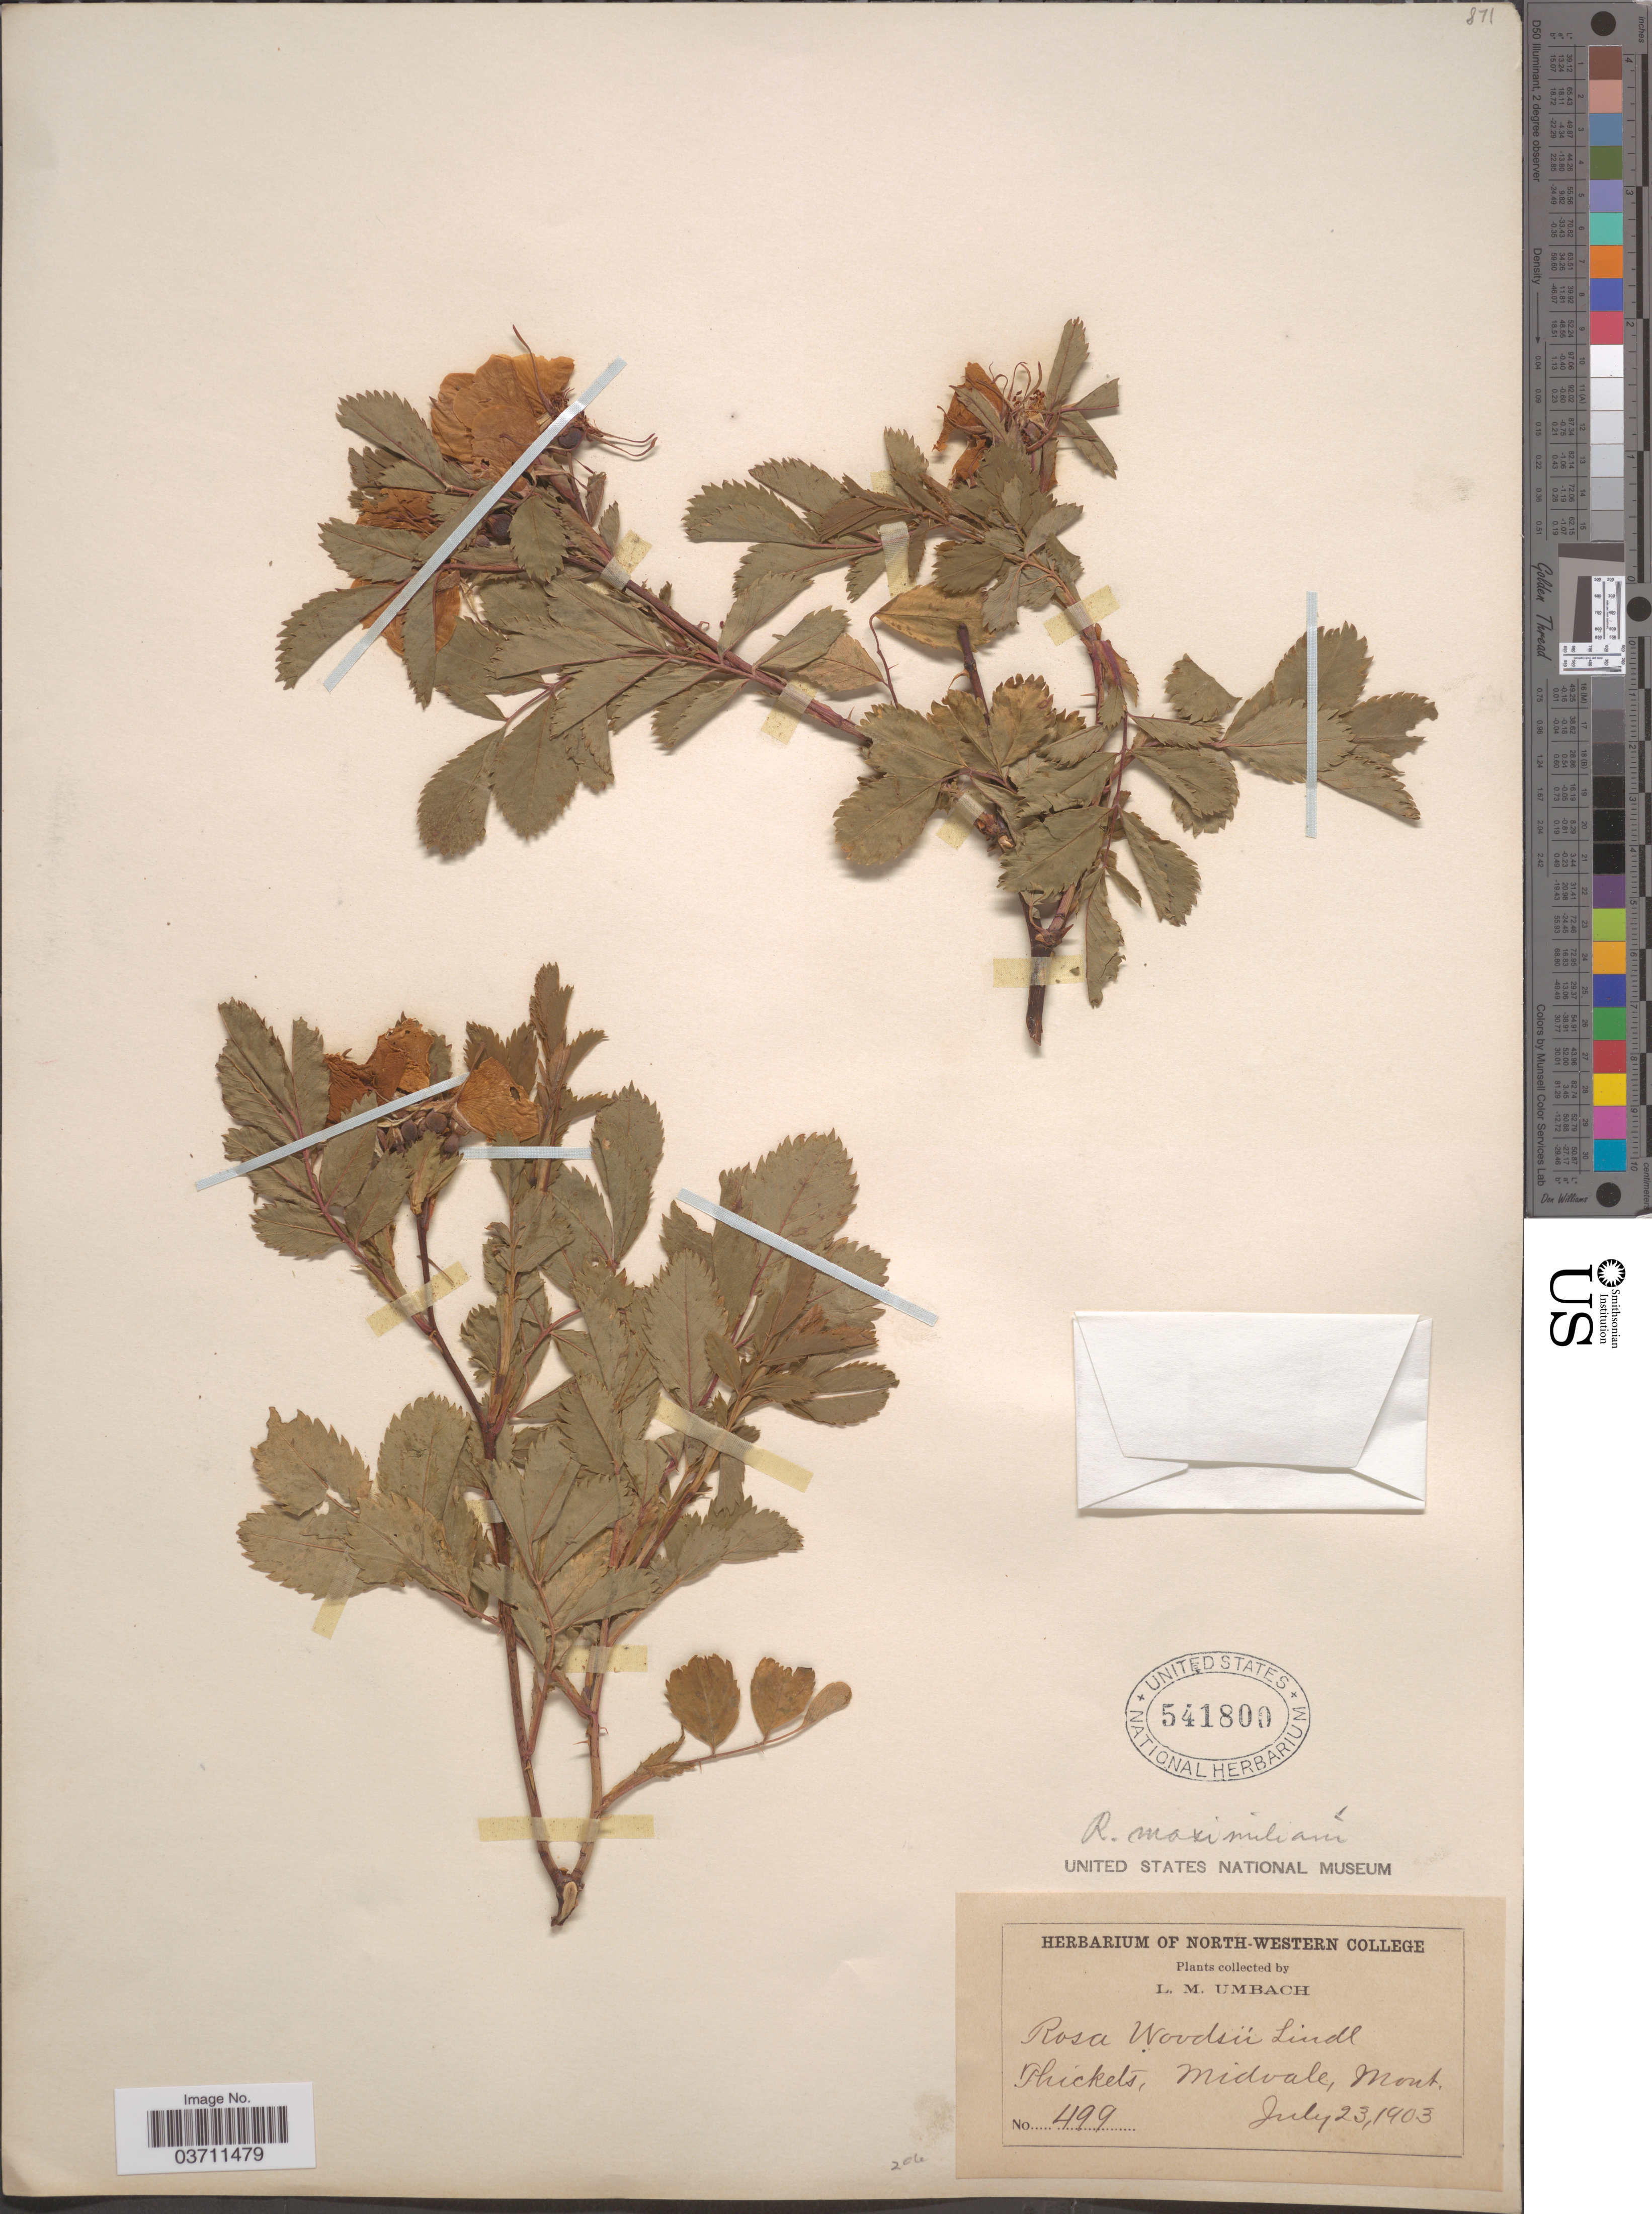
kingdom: Plantae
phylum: Tracheophyta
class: Magnoliopsida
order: Rosales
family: Rosaceae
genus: Rosa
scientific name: Rosa maximiliani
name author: Nees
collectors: L. M. Umbach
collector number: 499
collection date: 1903-07-23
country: United States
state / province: Montana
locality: Midvale.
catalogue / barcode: US 541800